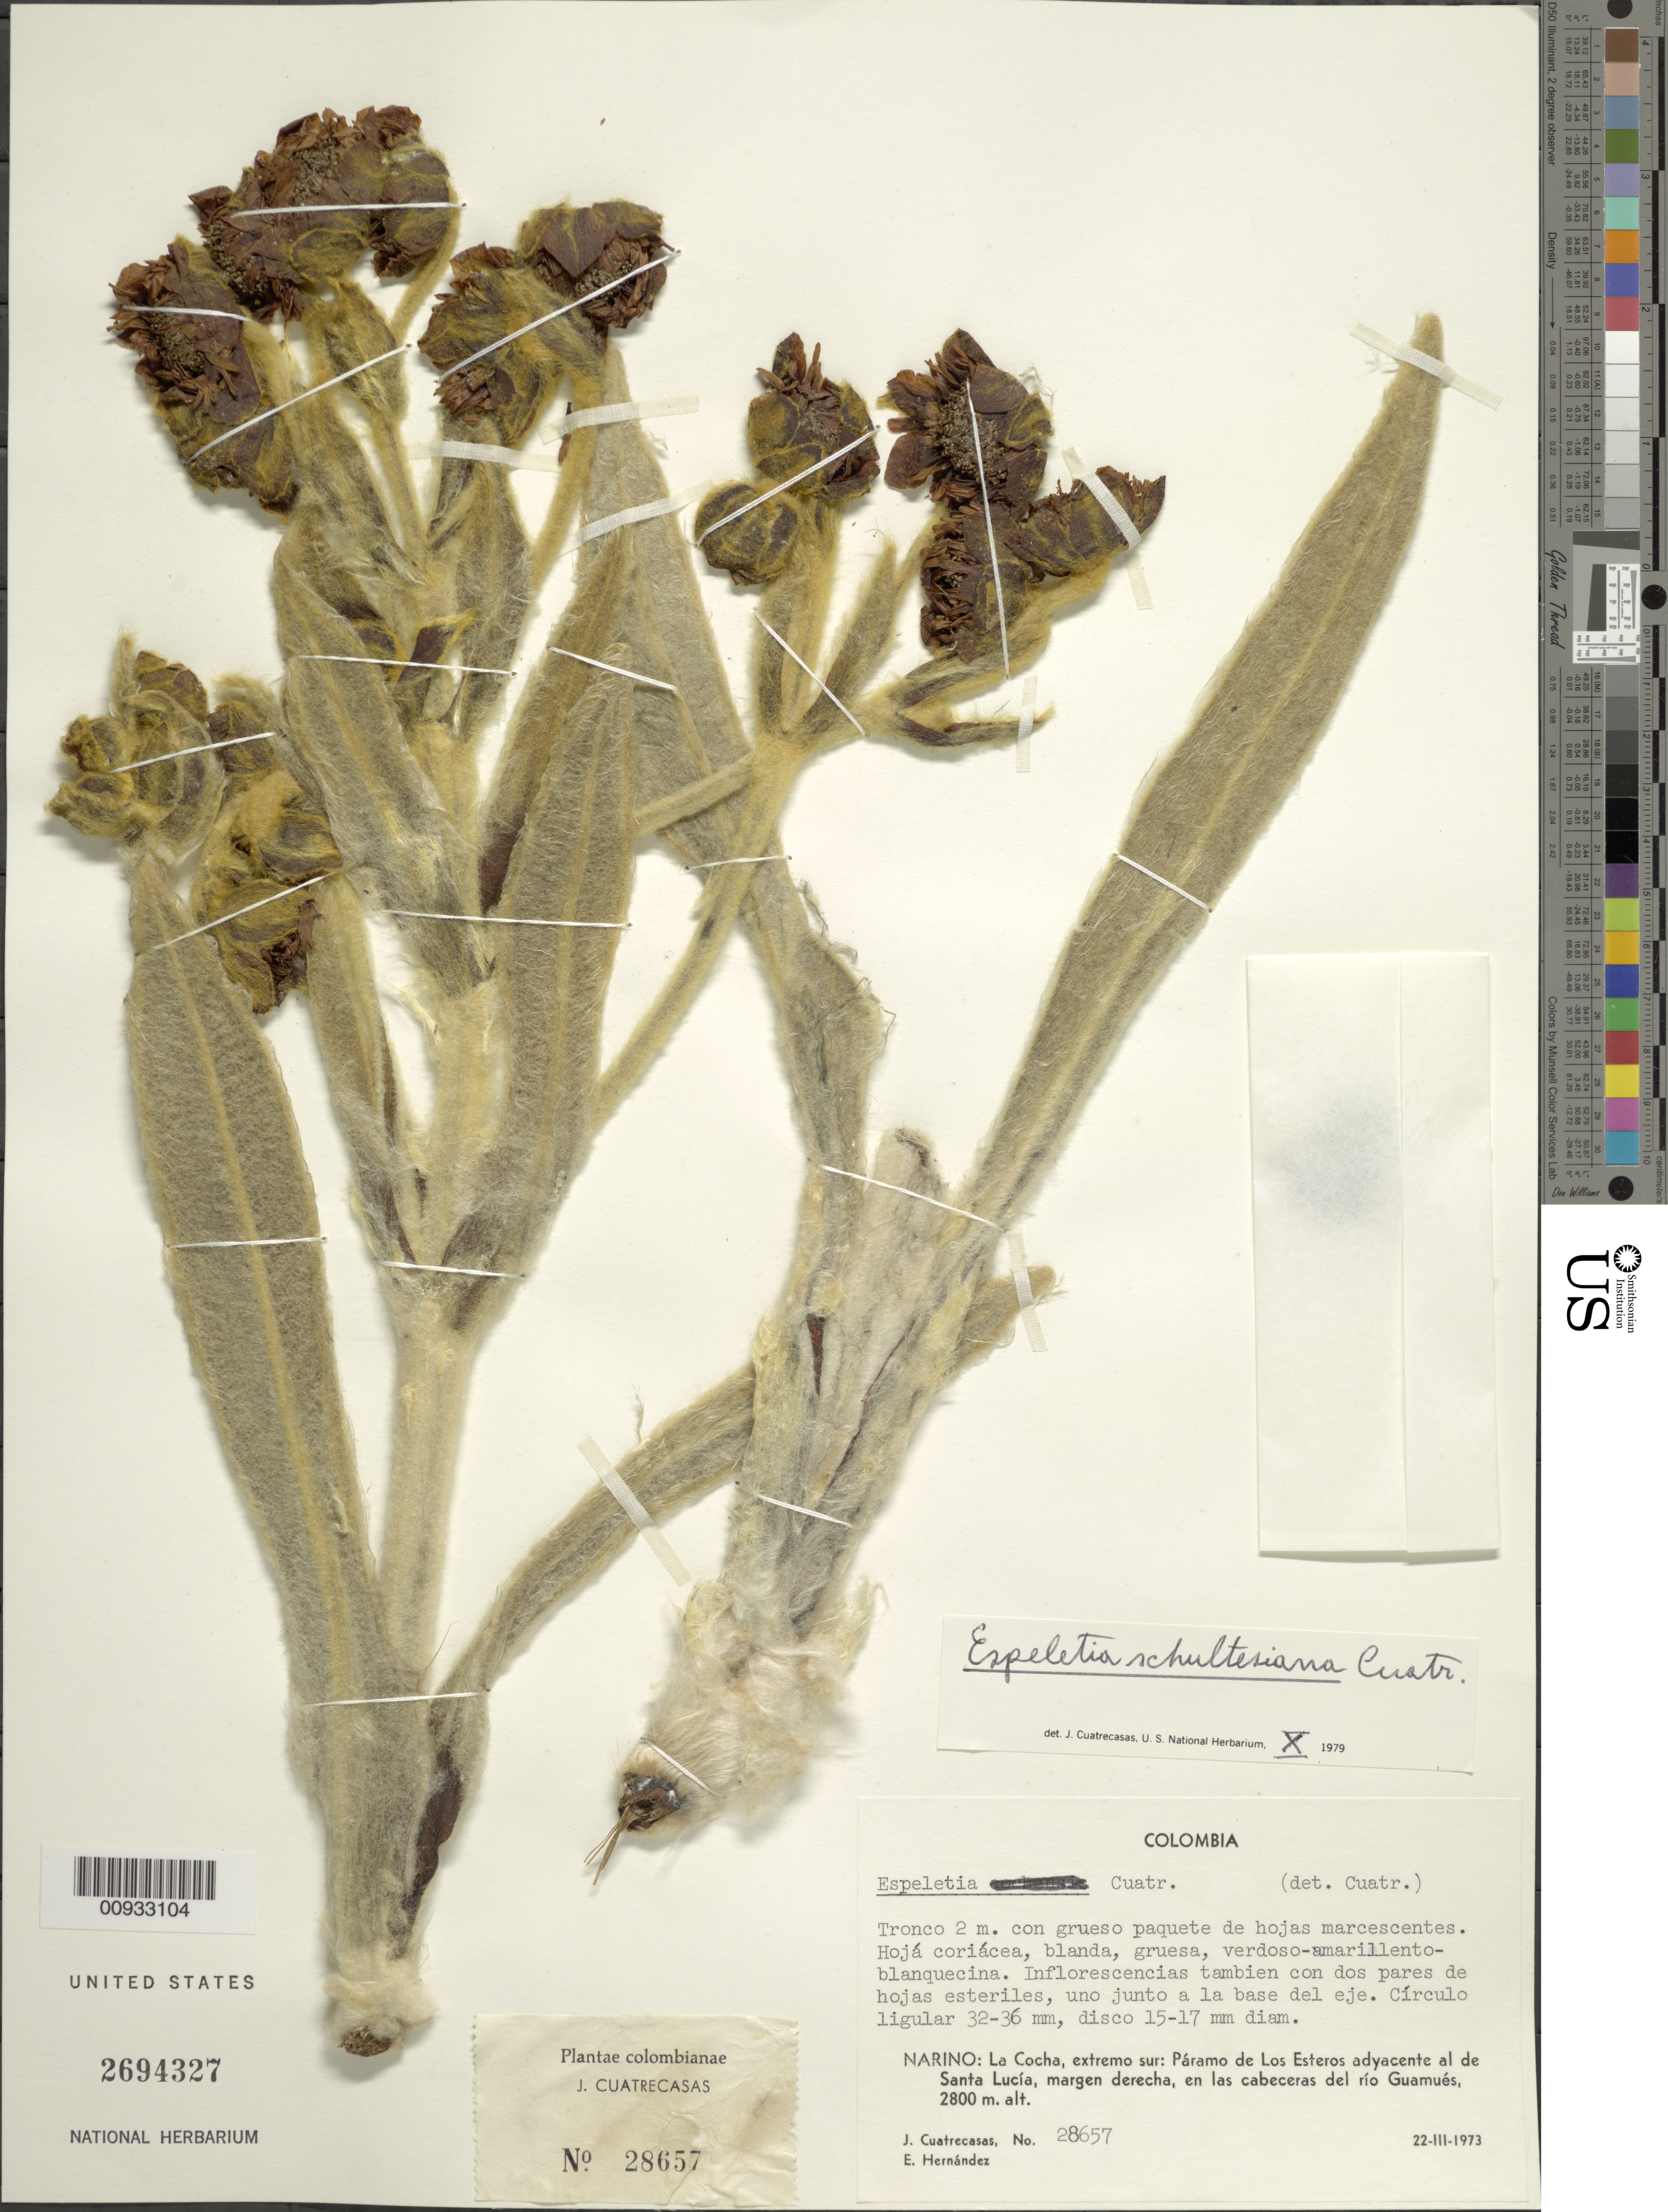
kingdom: Plantae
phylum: Tracheophyta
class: Magnoliopsida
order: Asterales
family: Asteraceae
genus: Espeletia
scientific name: Espeletia schultesiana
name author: Cuatrec.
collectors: J. Cuatrecasas & E. Hernández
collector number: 28657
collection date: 1973-03-22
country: Colombia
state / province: Nariño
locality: La Cocha, extremo sur, Paramo de Los Esteros adyacente al de Santa Lucia, margen derecha, en las cabeceras del rio Guamues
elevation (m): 2800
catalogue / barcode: US 2694327